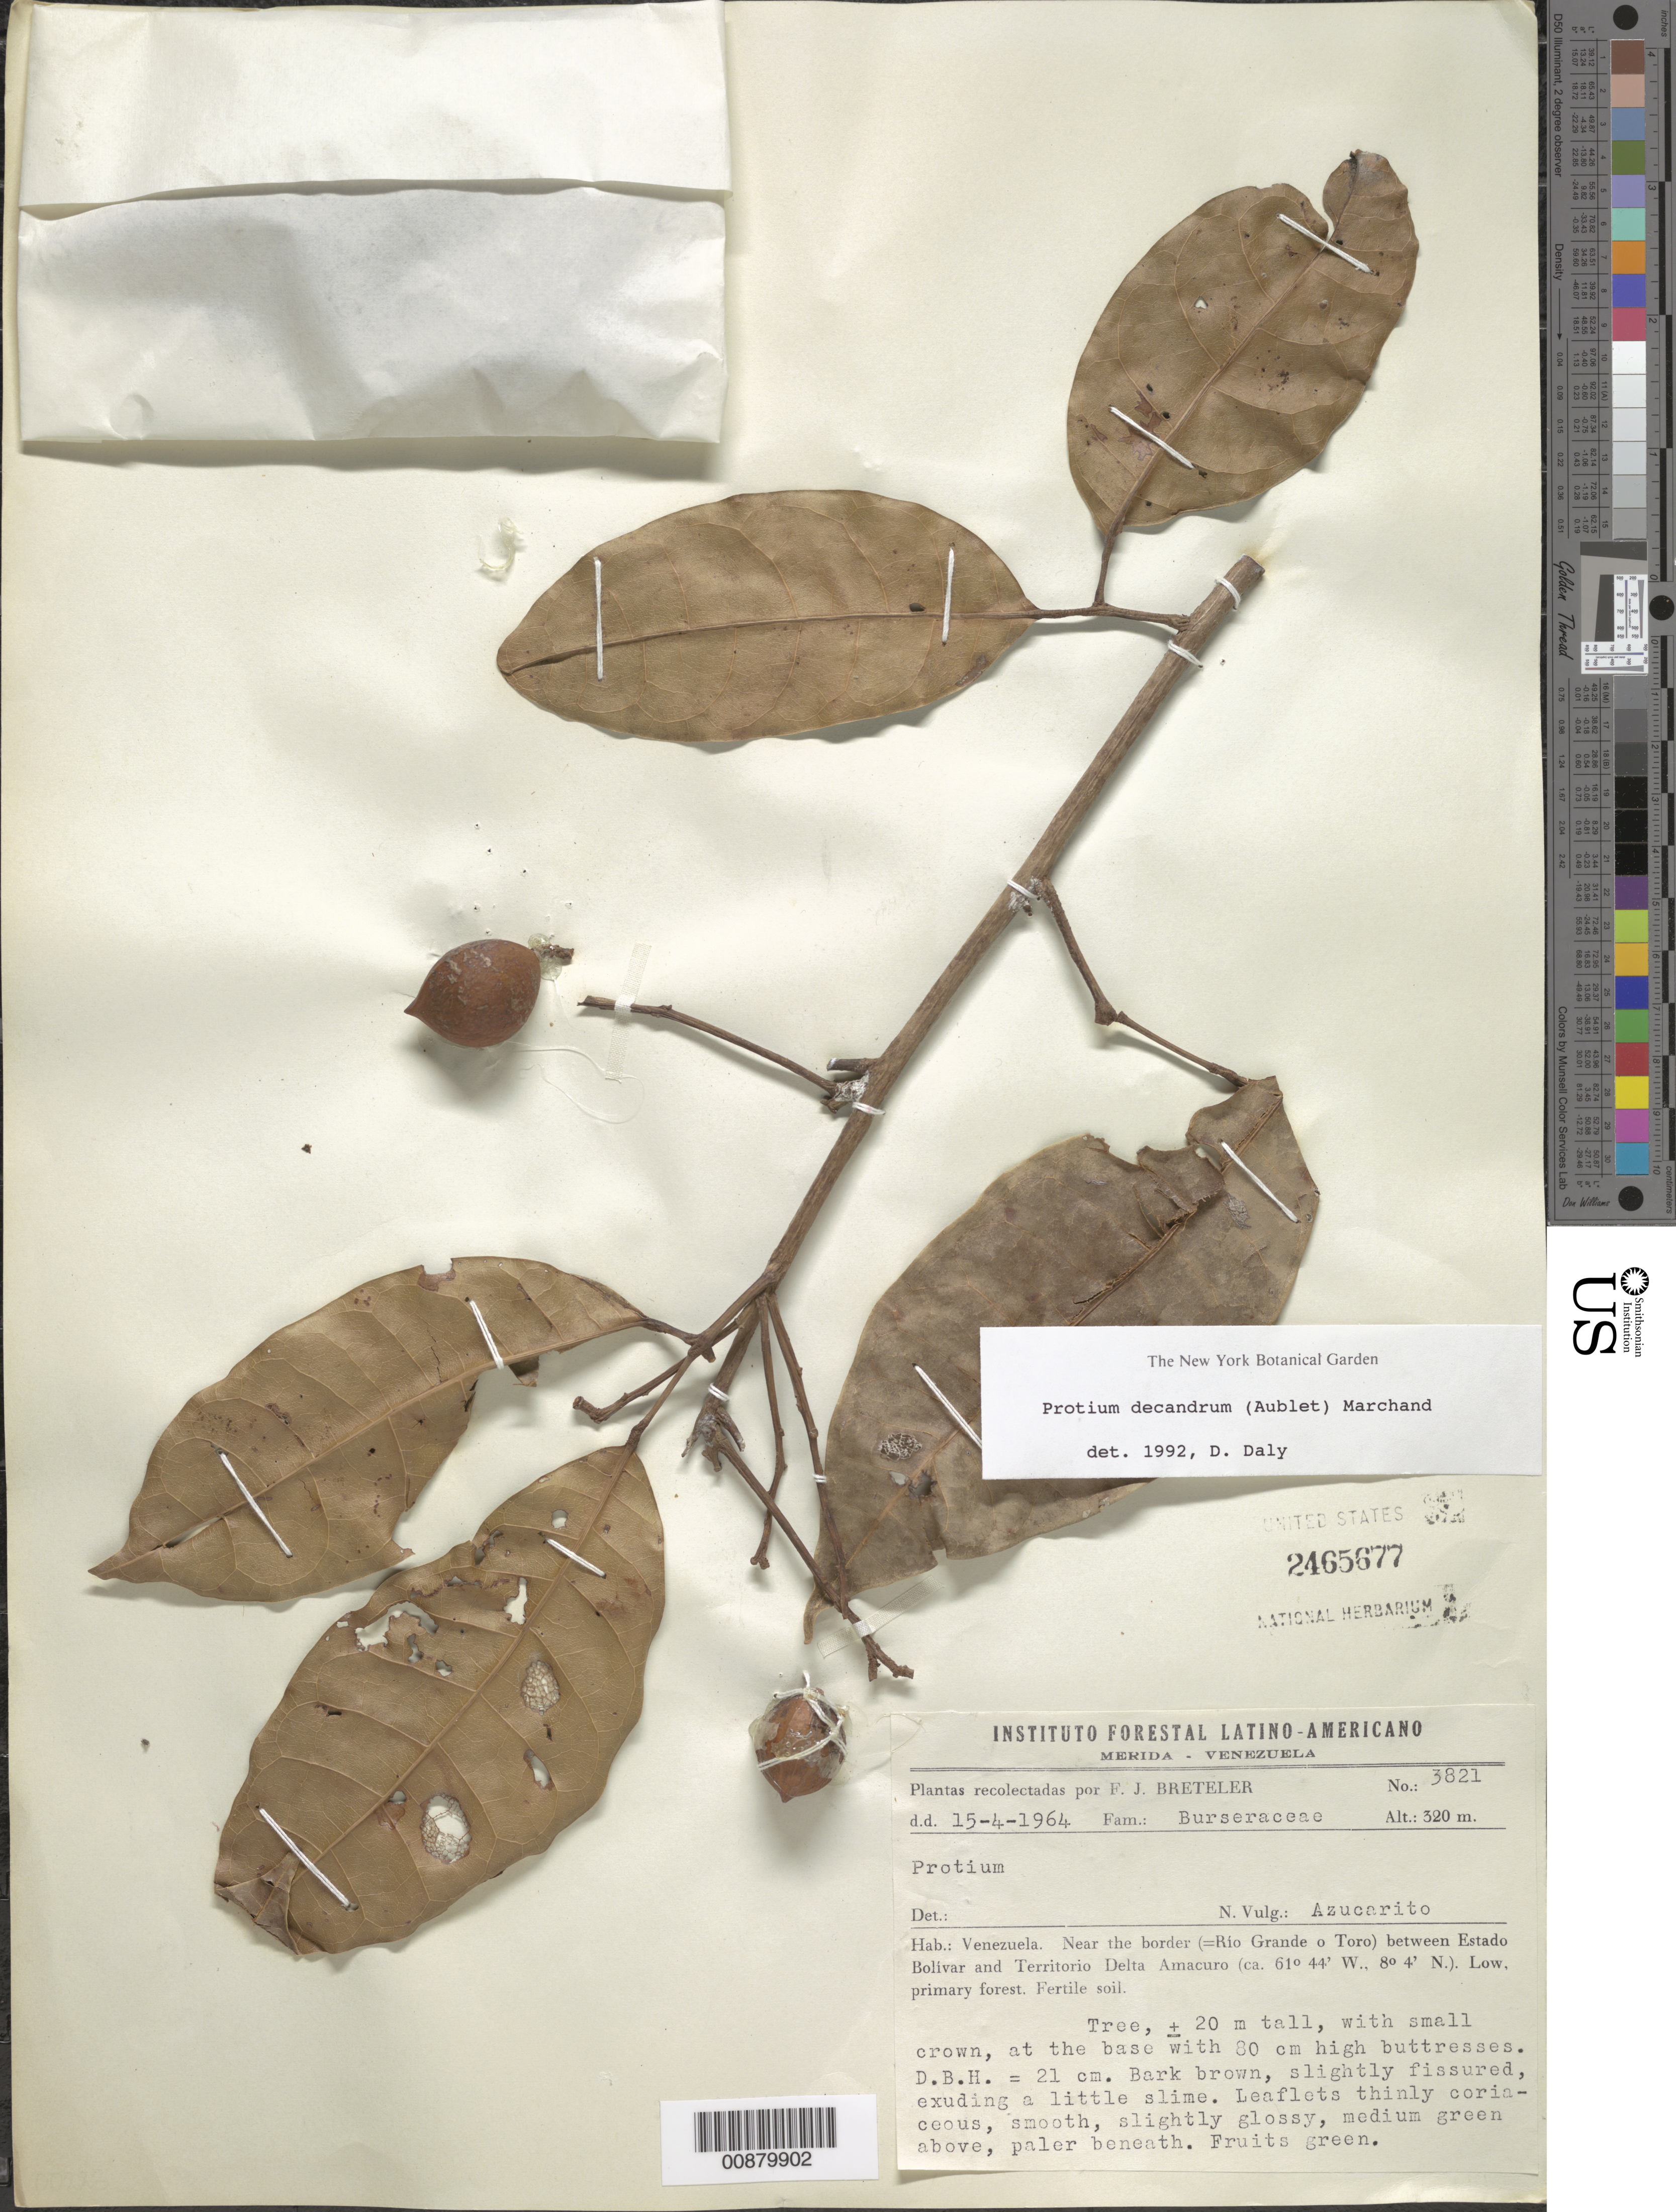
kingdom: Plantae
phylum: Tracheophyta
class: Magnoliopsida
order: Sapindales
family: Burseraceae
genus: Protium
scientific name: Protium decandrum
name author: (Aubl.) Marchand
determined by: Daly, D. C.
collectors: F. J. Breteler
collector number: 3821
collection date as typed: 15-Apr-64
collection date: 1964-04-15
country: Venezuela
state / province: Bolívar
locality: Río Grande o Toro, near border between Estado Bolívar and Territorío Delta Amacuro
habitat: Low, primary forest, fertile soil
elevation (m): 320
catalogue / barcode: US 2465677